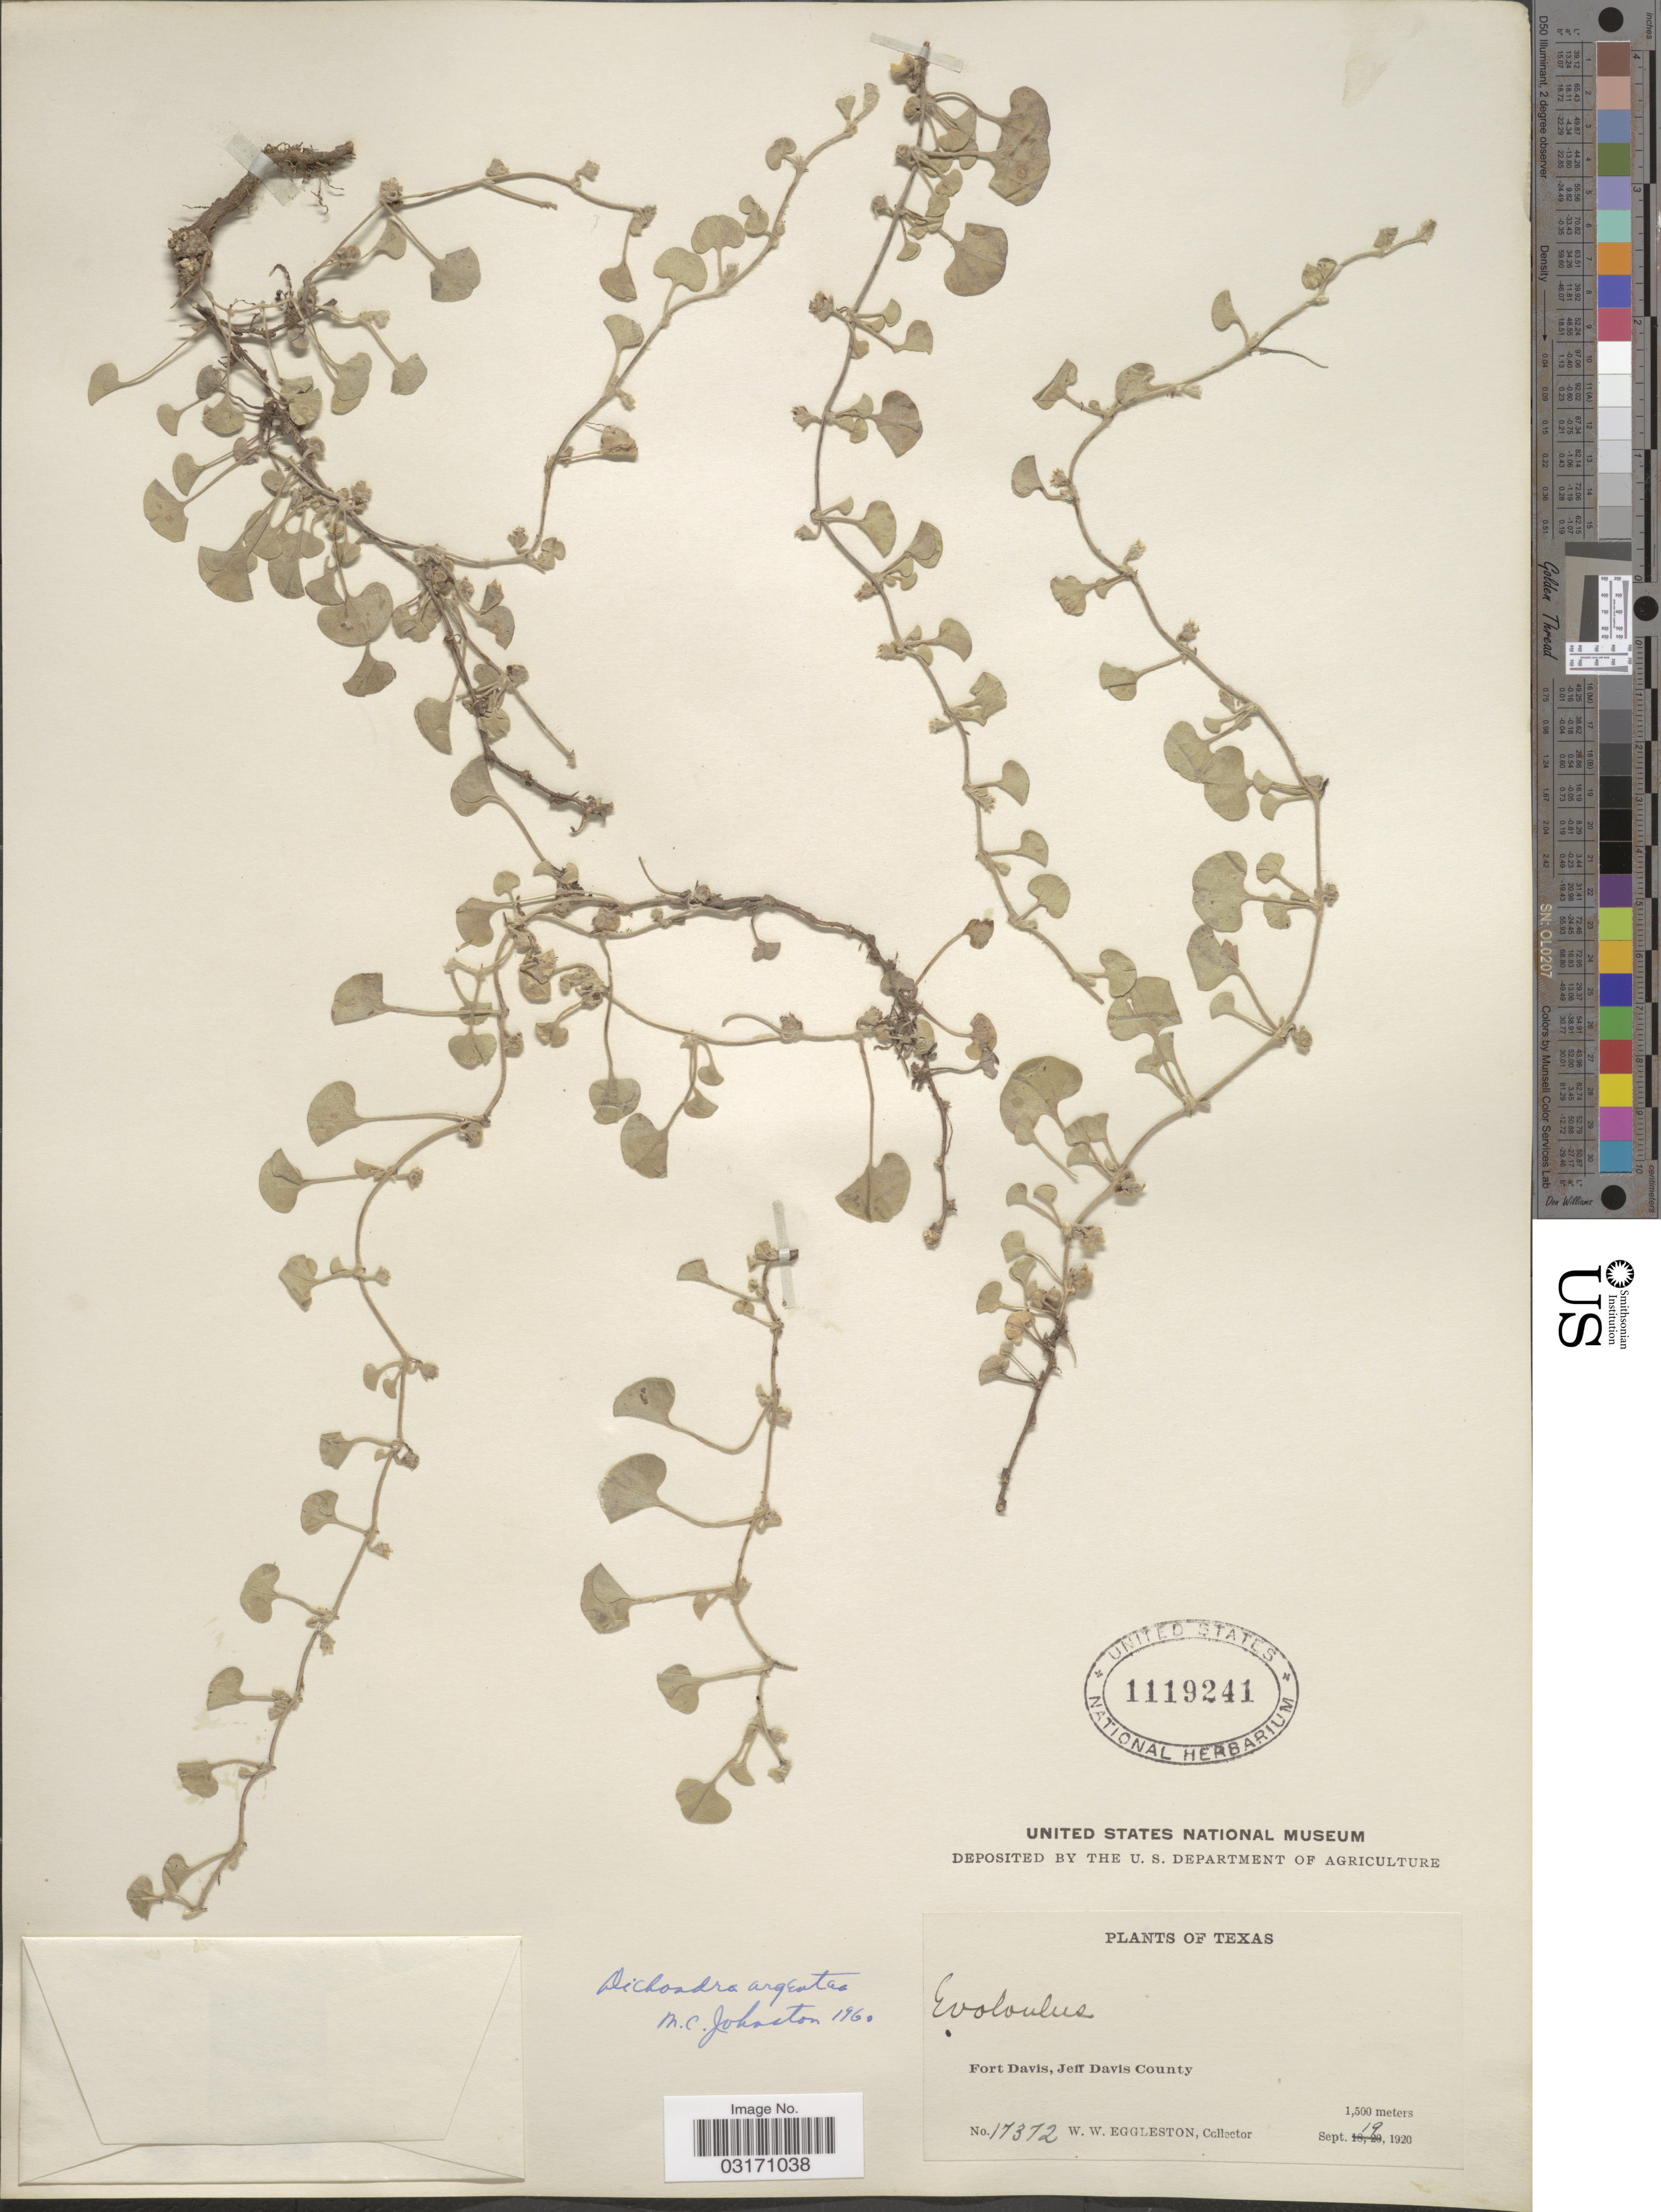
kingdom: Plantae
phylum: Tracheophyta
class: Magnoliopsida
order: Solanales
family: Convolvulaceae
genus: Dichondra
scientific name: Dichondra argentea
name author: Humb. & Bonpl. ex Willd.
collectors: W. W. Eggleston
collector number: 17372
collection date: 1920-09-19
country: United States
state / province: Texas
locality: Fort Davis, Jeff Davis County.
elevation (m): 1500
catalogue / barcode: US 1119241